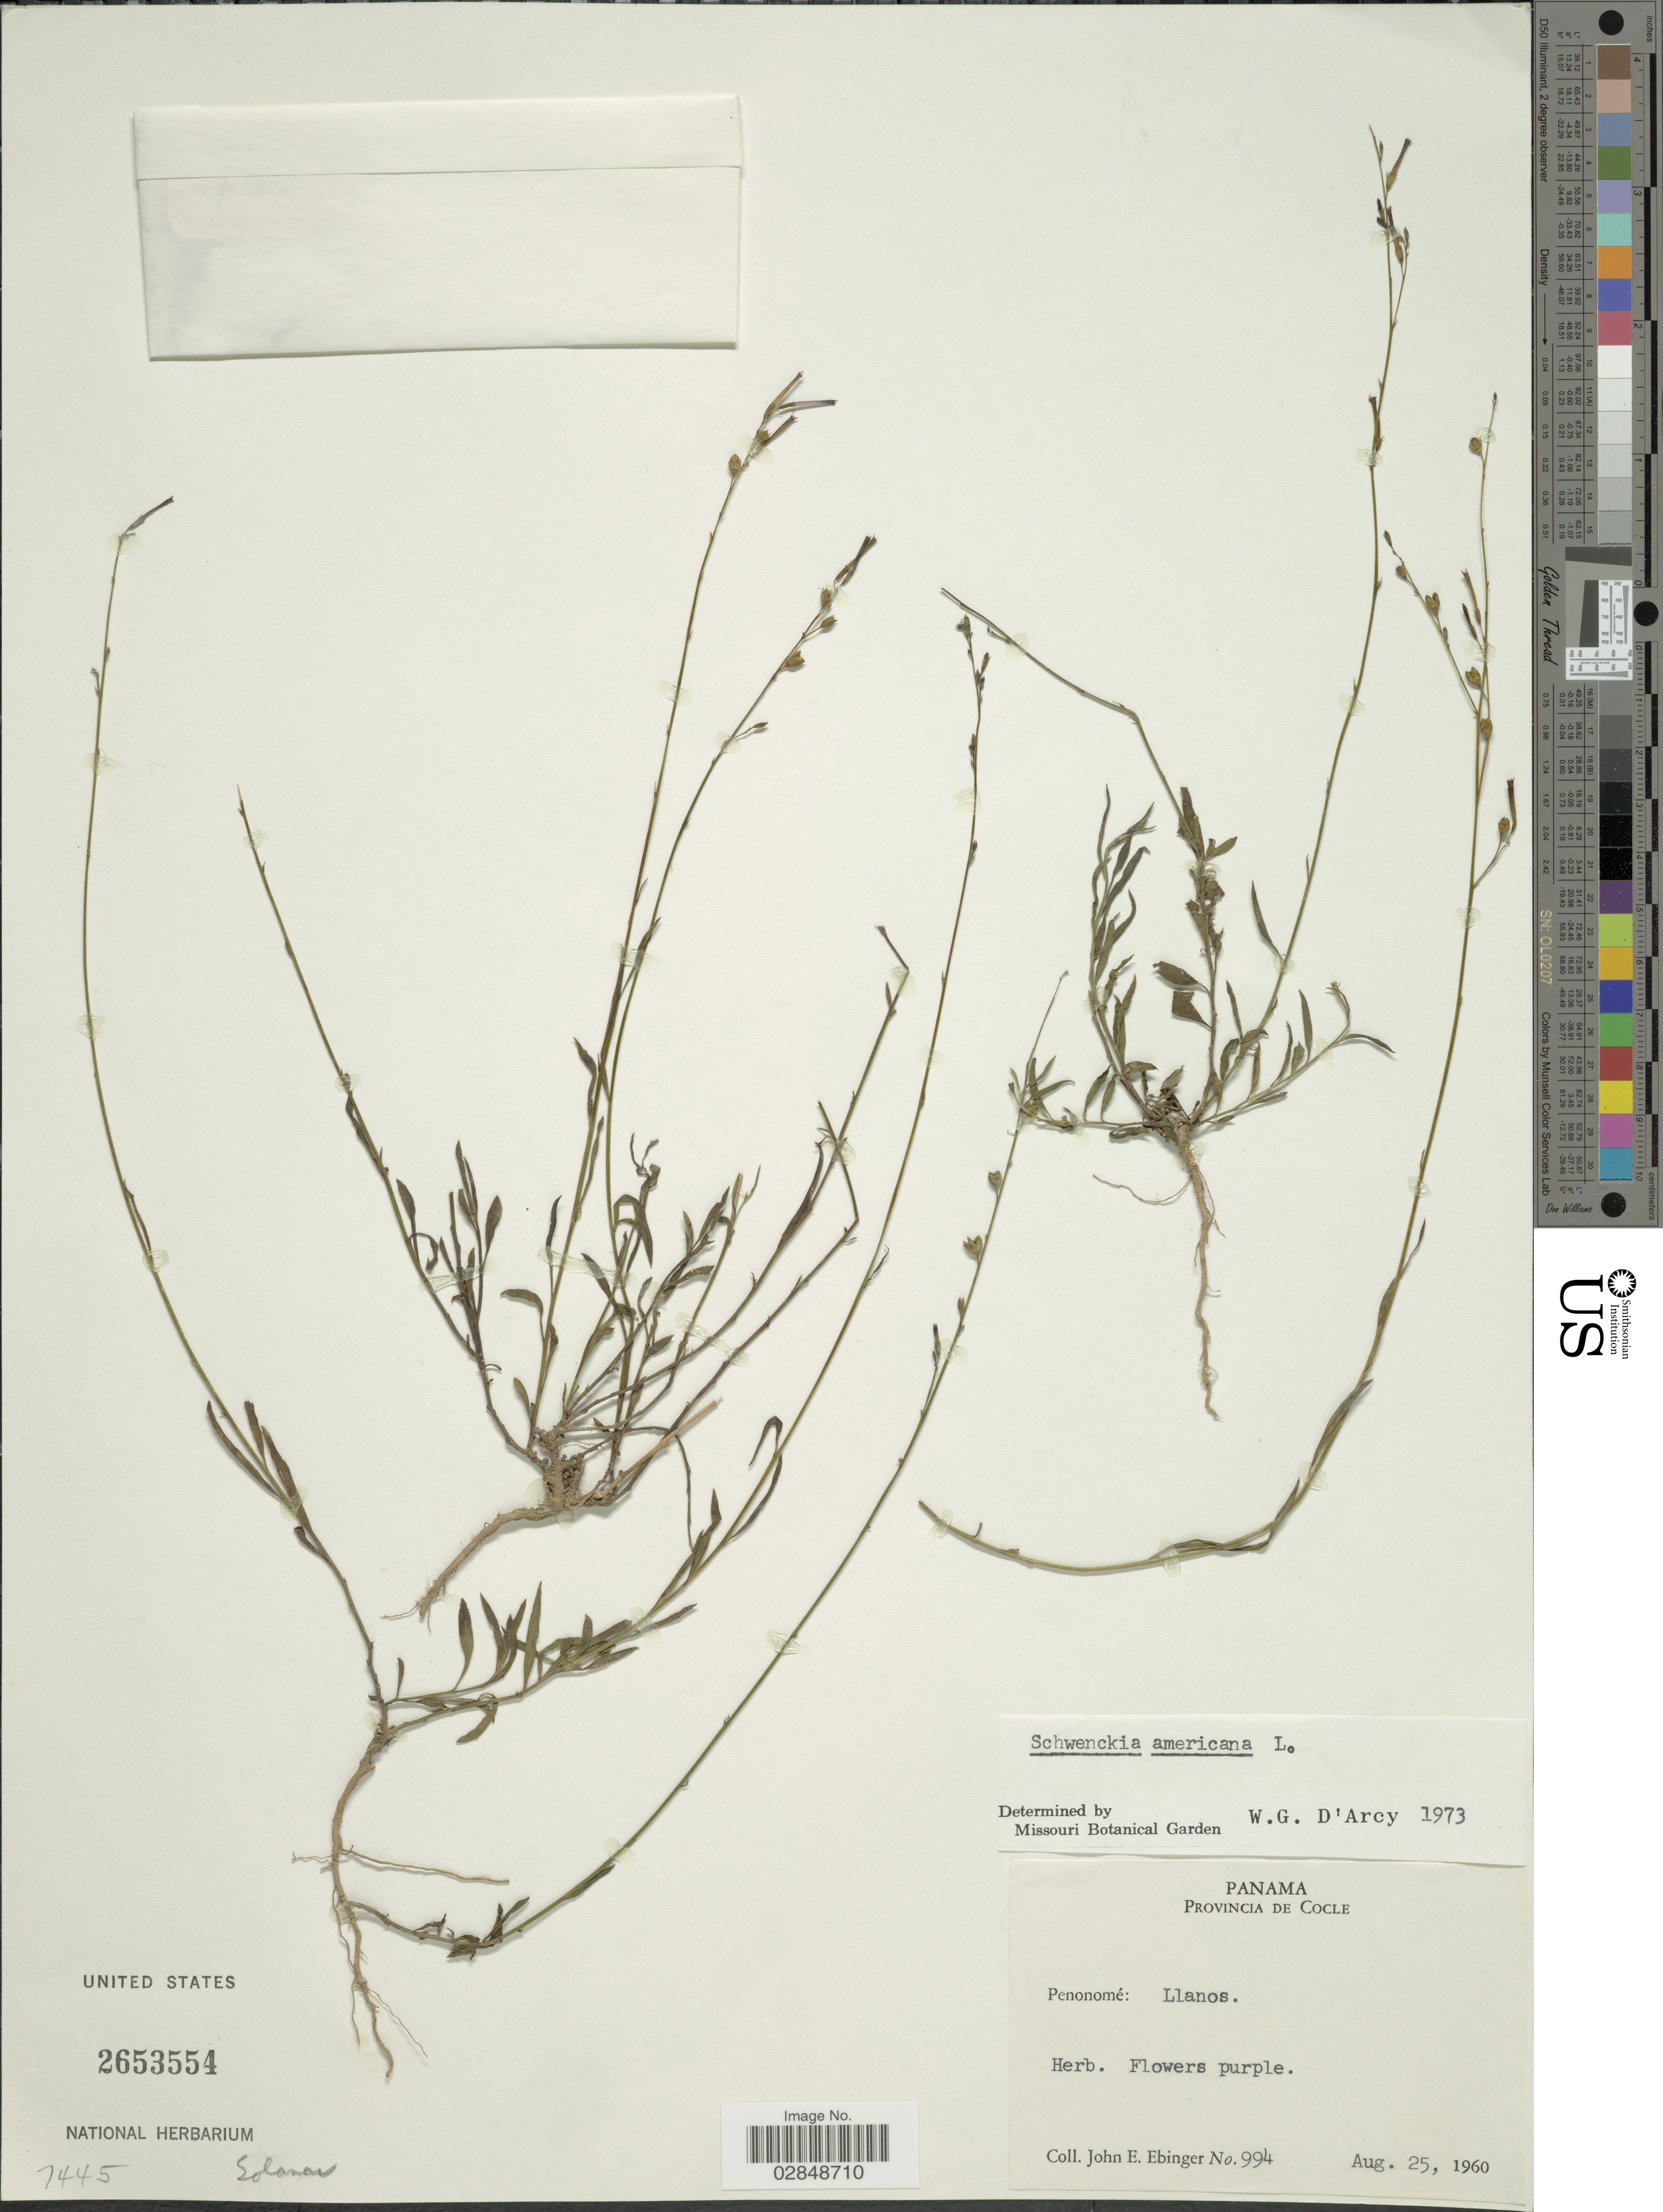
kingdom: Plantae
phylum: Tracheophyta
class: Magnoliopsida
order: Solanales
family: Solanaceae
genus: Schwenckia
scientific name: Schwenckia americana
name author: L.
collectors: J. Ebinger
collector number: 994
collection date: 1960-08-25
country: Panama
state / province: Coclé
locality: Penonomé: Llanos.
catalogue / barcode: US 2653554